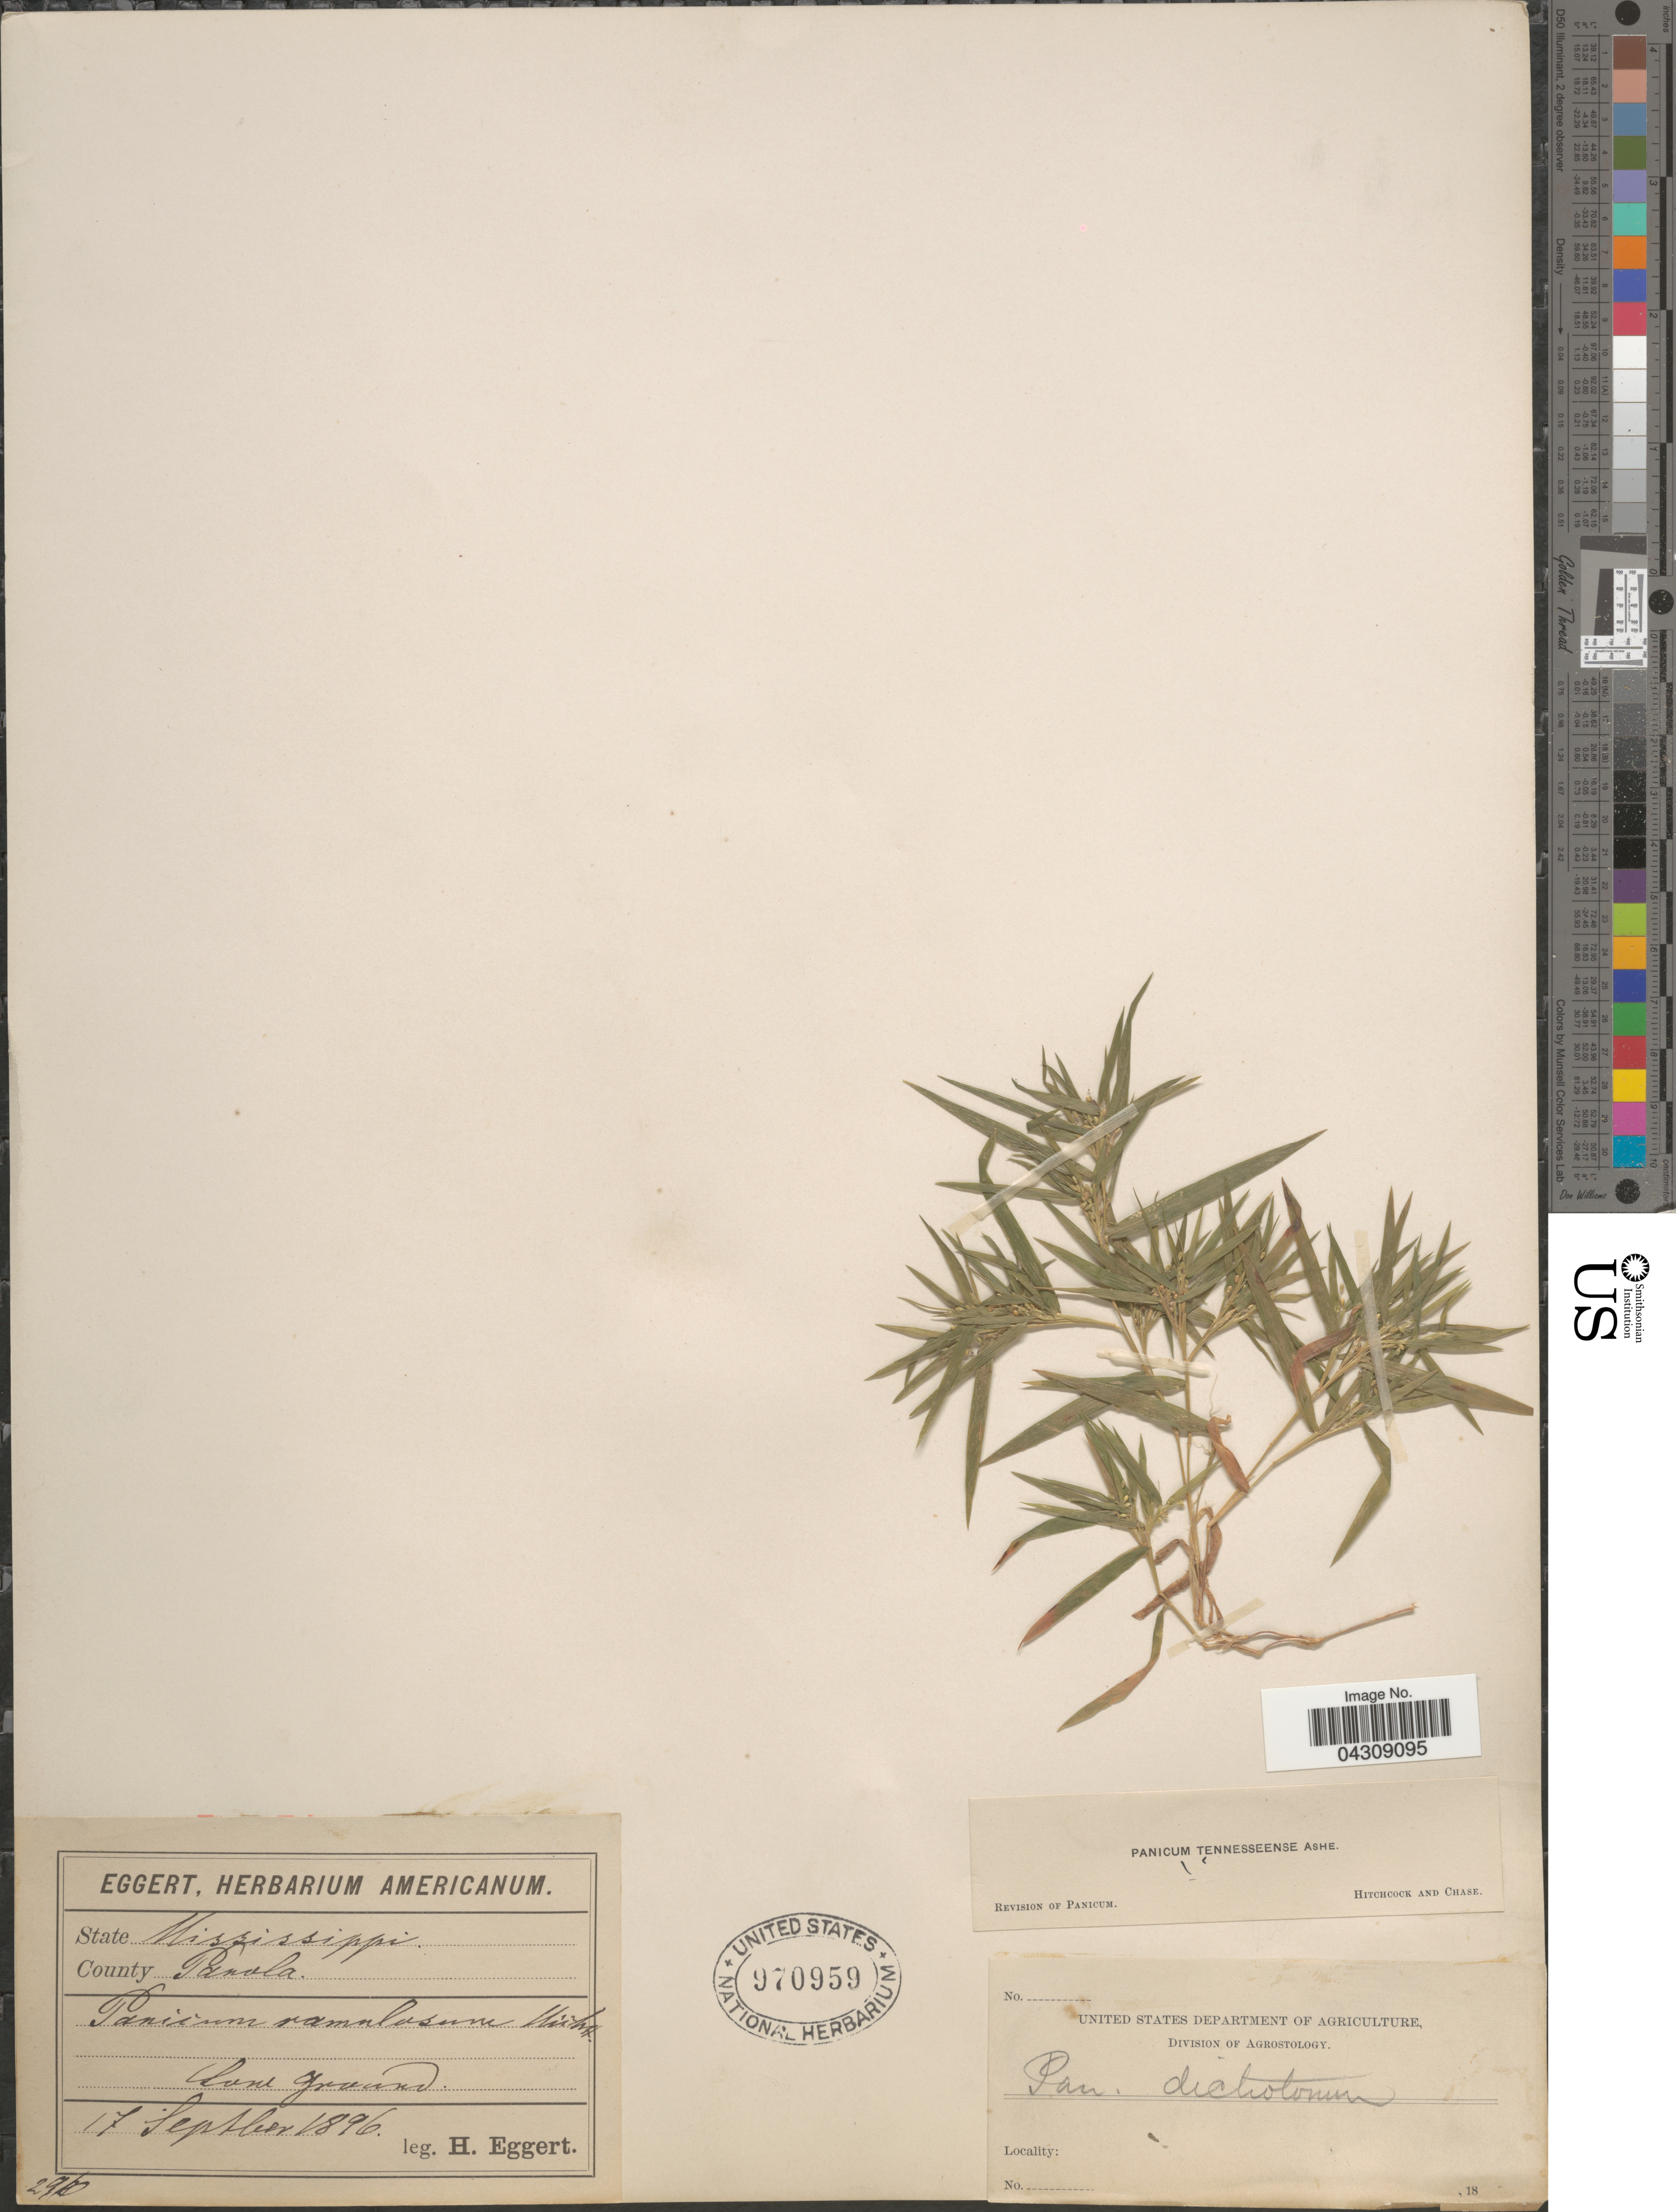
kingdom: Plantae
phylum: Tracheophyta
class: Liliopsida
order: Poales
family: Poaceae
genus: Dichanthelium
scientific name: Dichanthelium acuminatum var. acuminatum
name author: (Sw.) Gould & C.A. Clark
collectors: H. Eggert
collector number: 296*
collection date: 1896-09-17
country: United States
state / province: Mississippi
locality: County Panola.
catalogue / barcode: US 970959